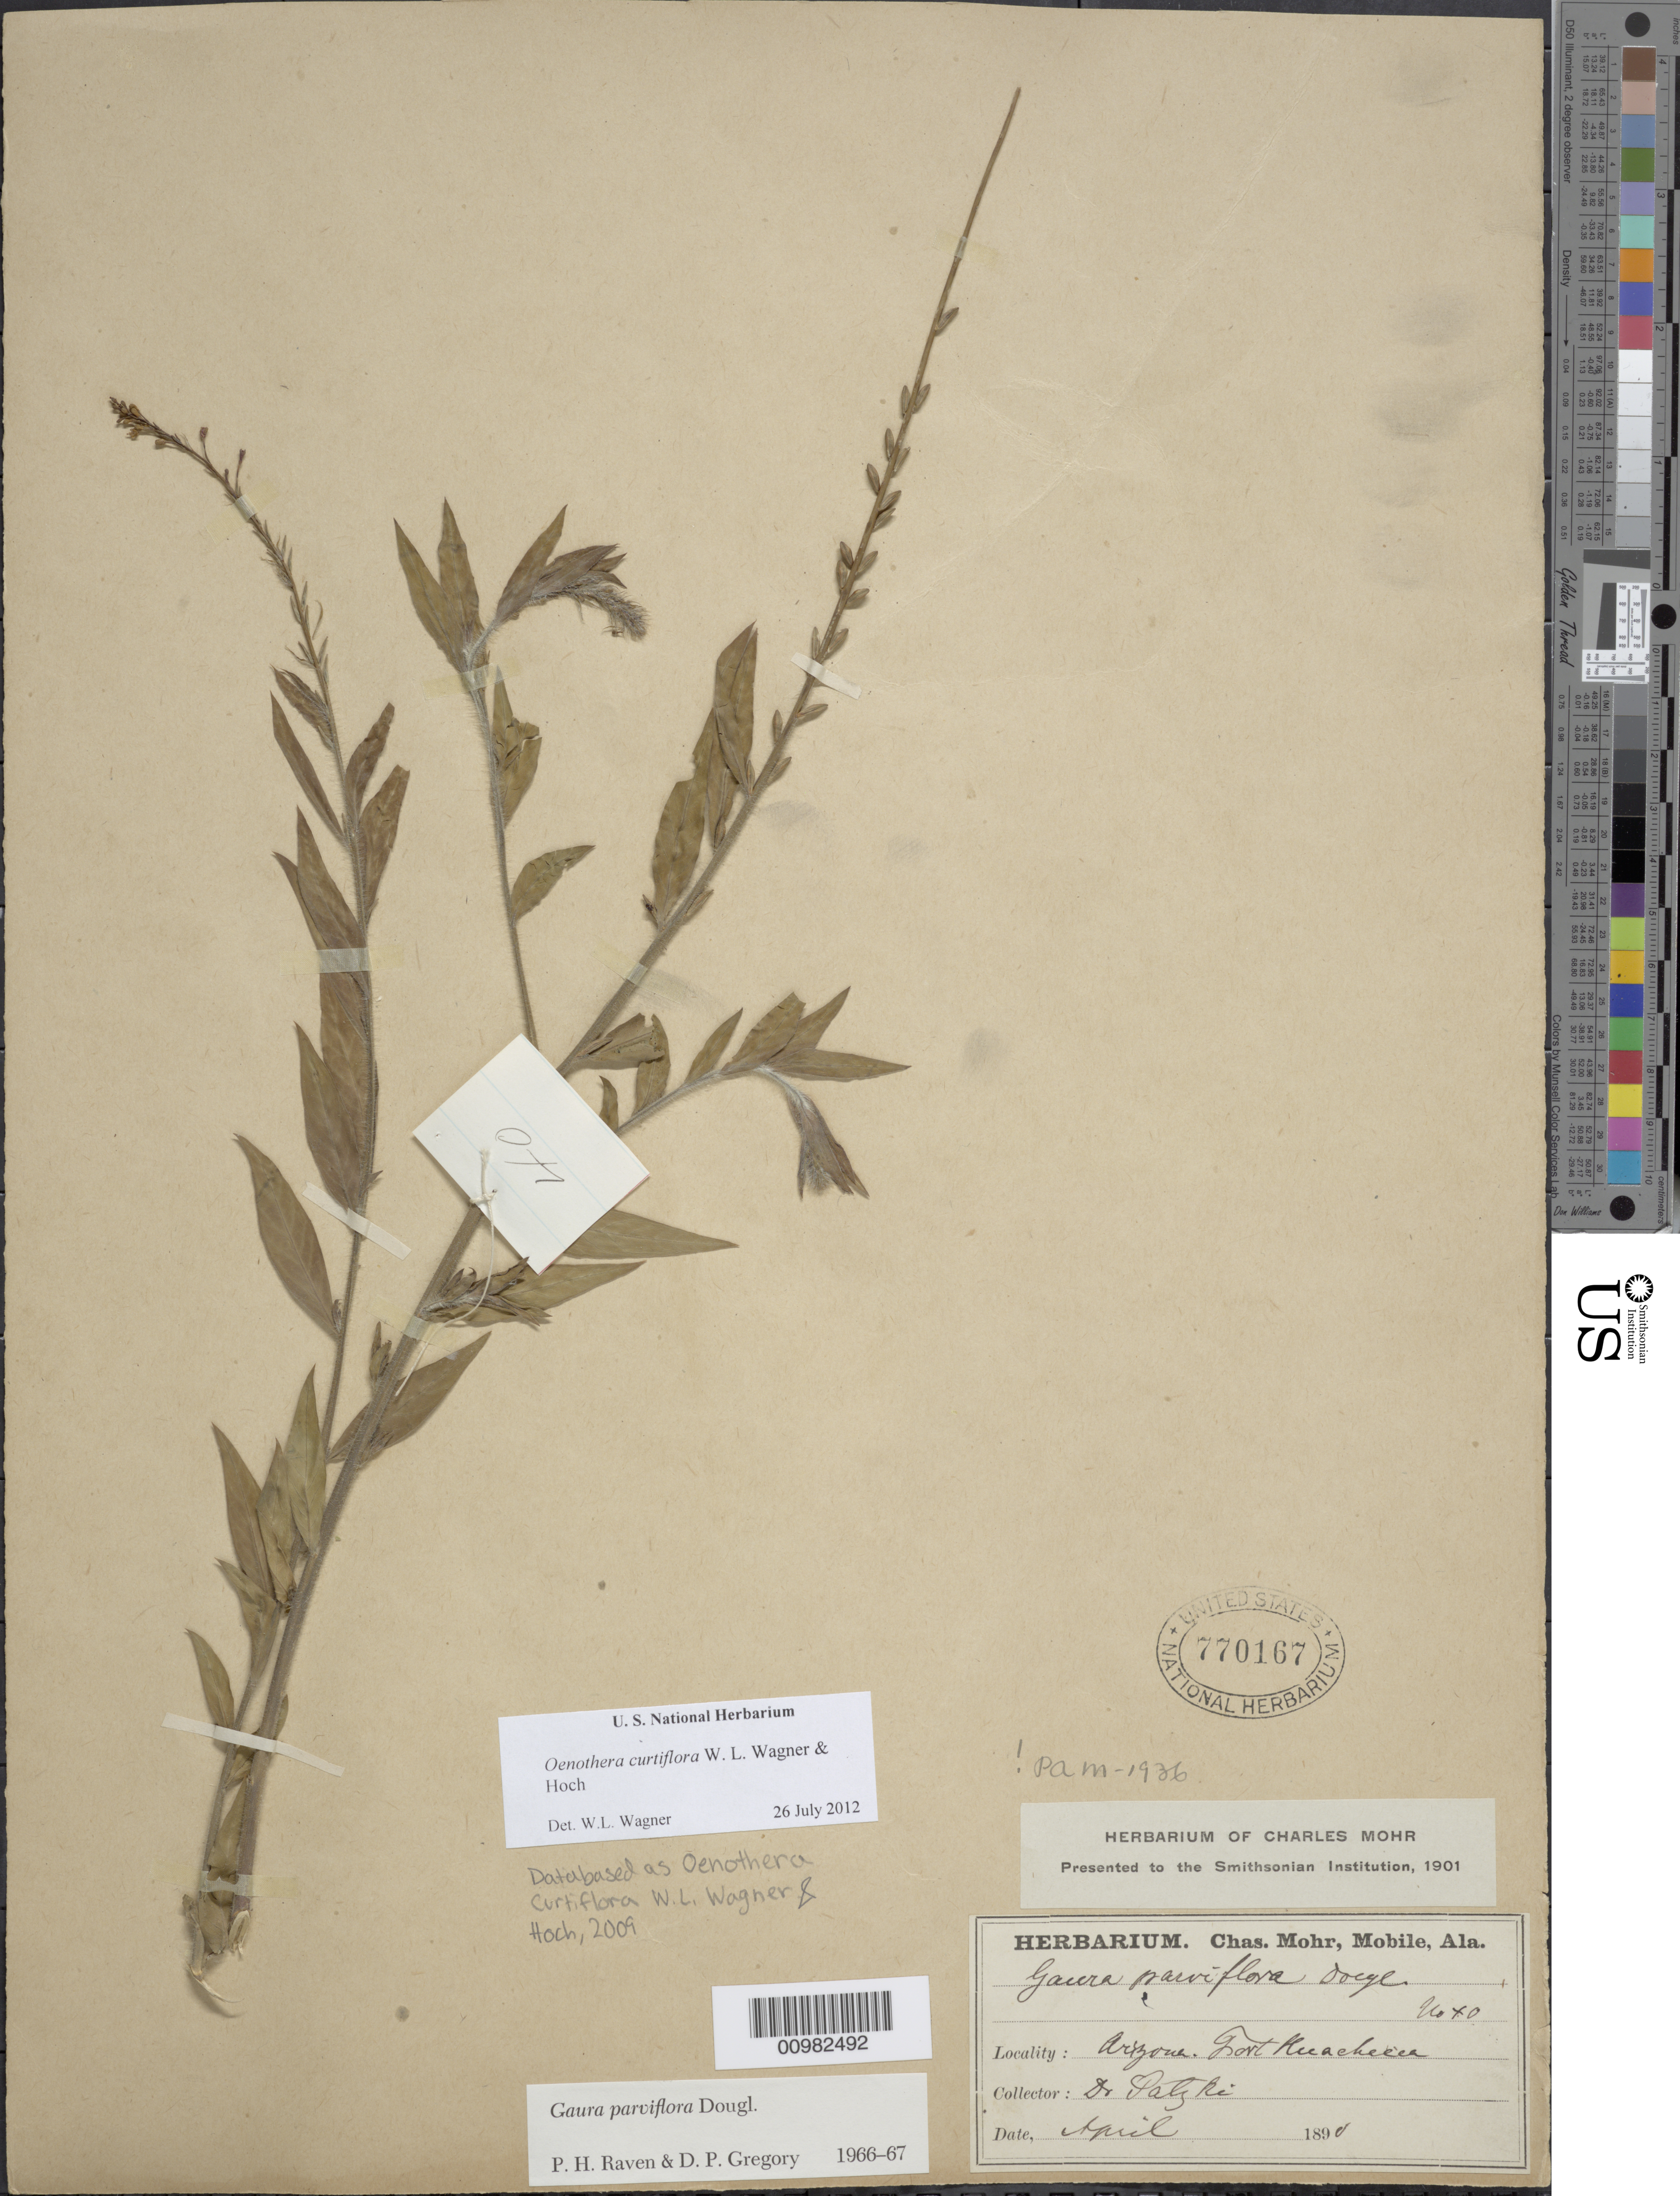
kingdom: Plantae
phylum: Tracheophyta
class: Magnoliopsida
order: Myrtales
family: Onagraceae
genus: Oenothera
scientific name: Oenothera curtiflora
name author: W.L. Wagner & Hoch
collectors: -. Patzky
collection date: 1890-04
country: United States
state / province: Arizona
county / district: Cochise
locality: Fort Huachuca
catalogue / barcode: US 770167